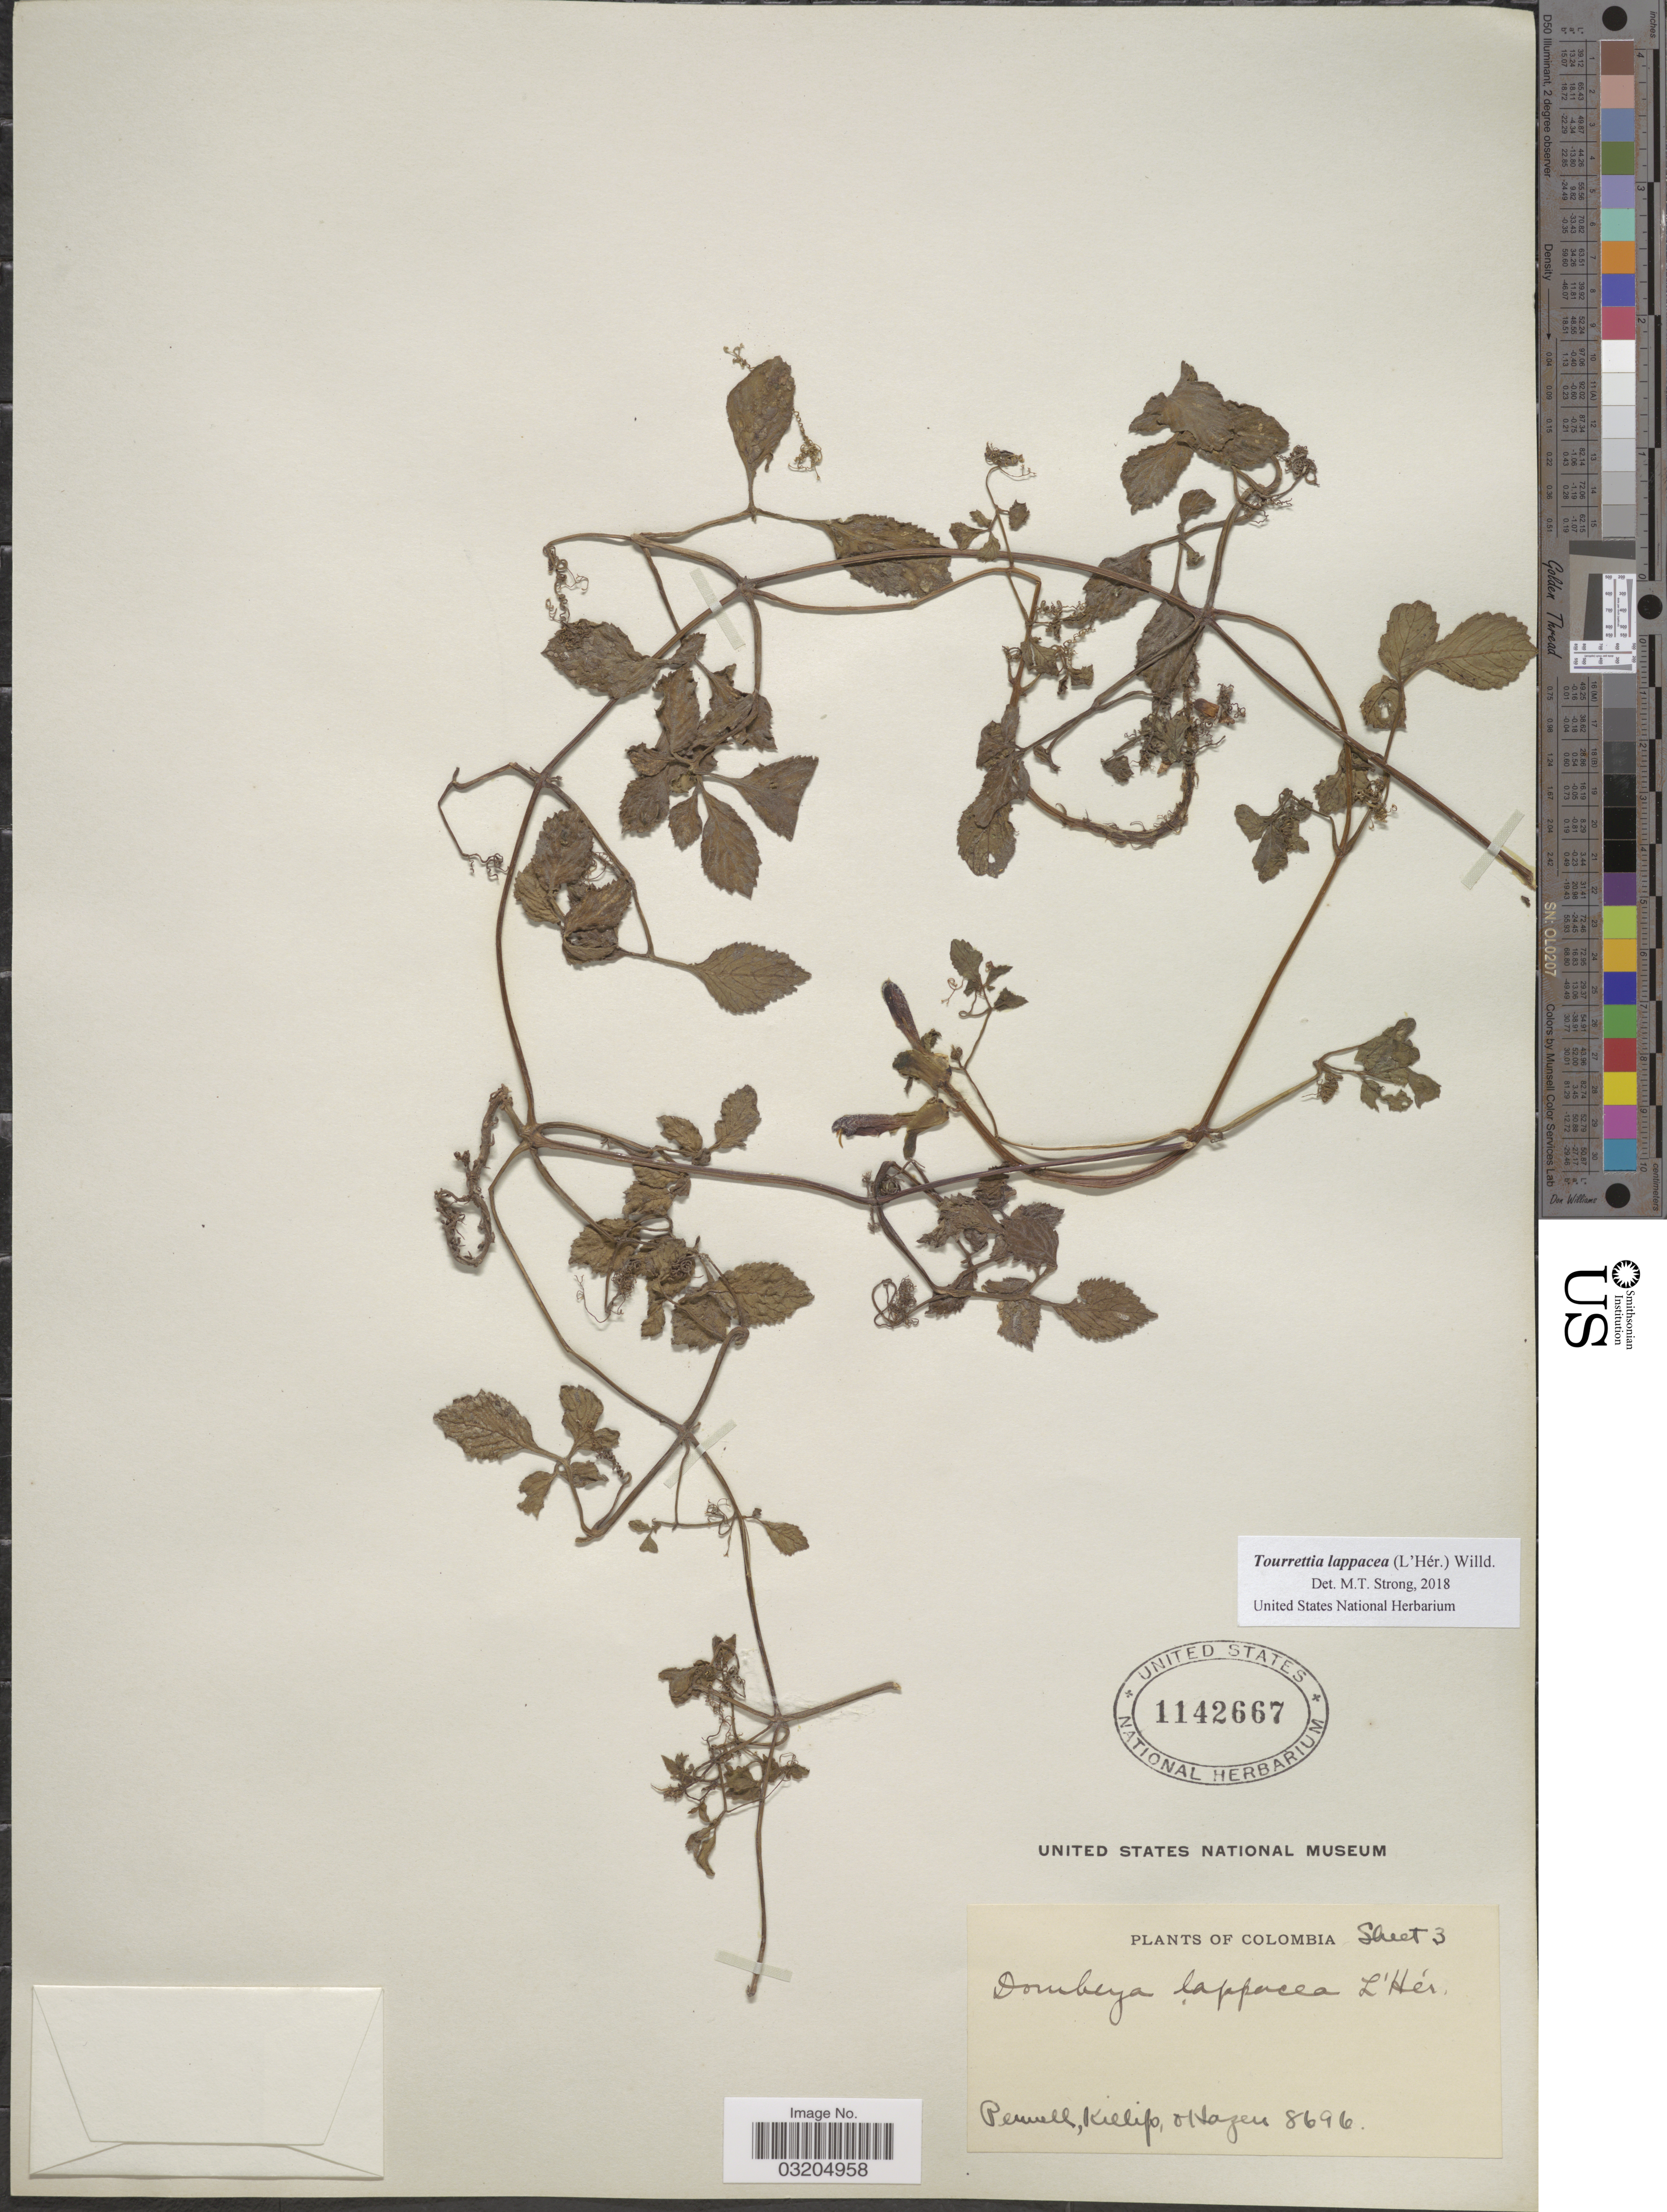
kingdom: Plantae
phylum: Tracheophyta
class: Magnoliopsida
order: Lamiales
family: Bignoniaceae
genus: Tourrettia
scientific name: Tourrettia lappacea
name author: (L'Hér.) Willd.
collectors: -. Pennell, Killip & Hazen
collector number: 8696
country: Colombia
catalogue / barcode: US 1142667